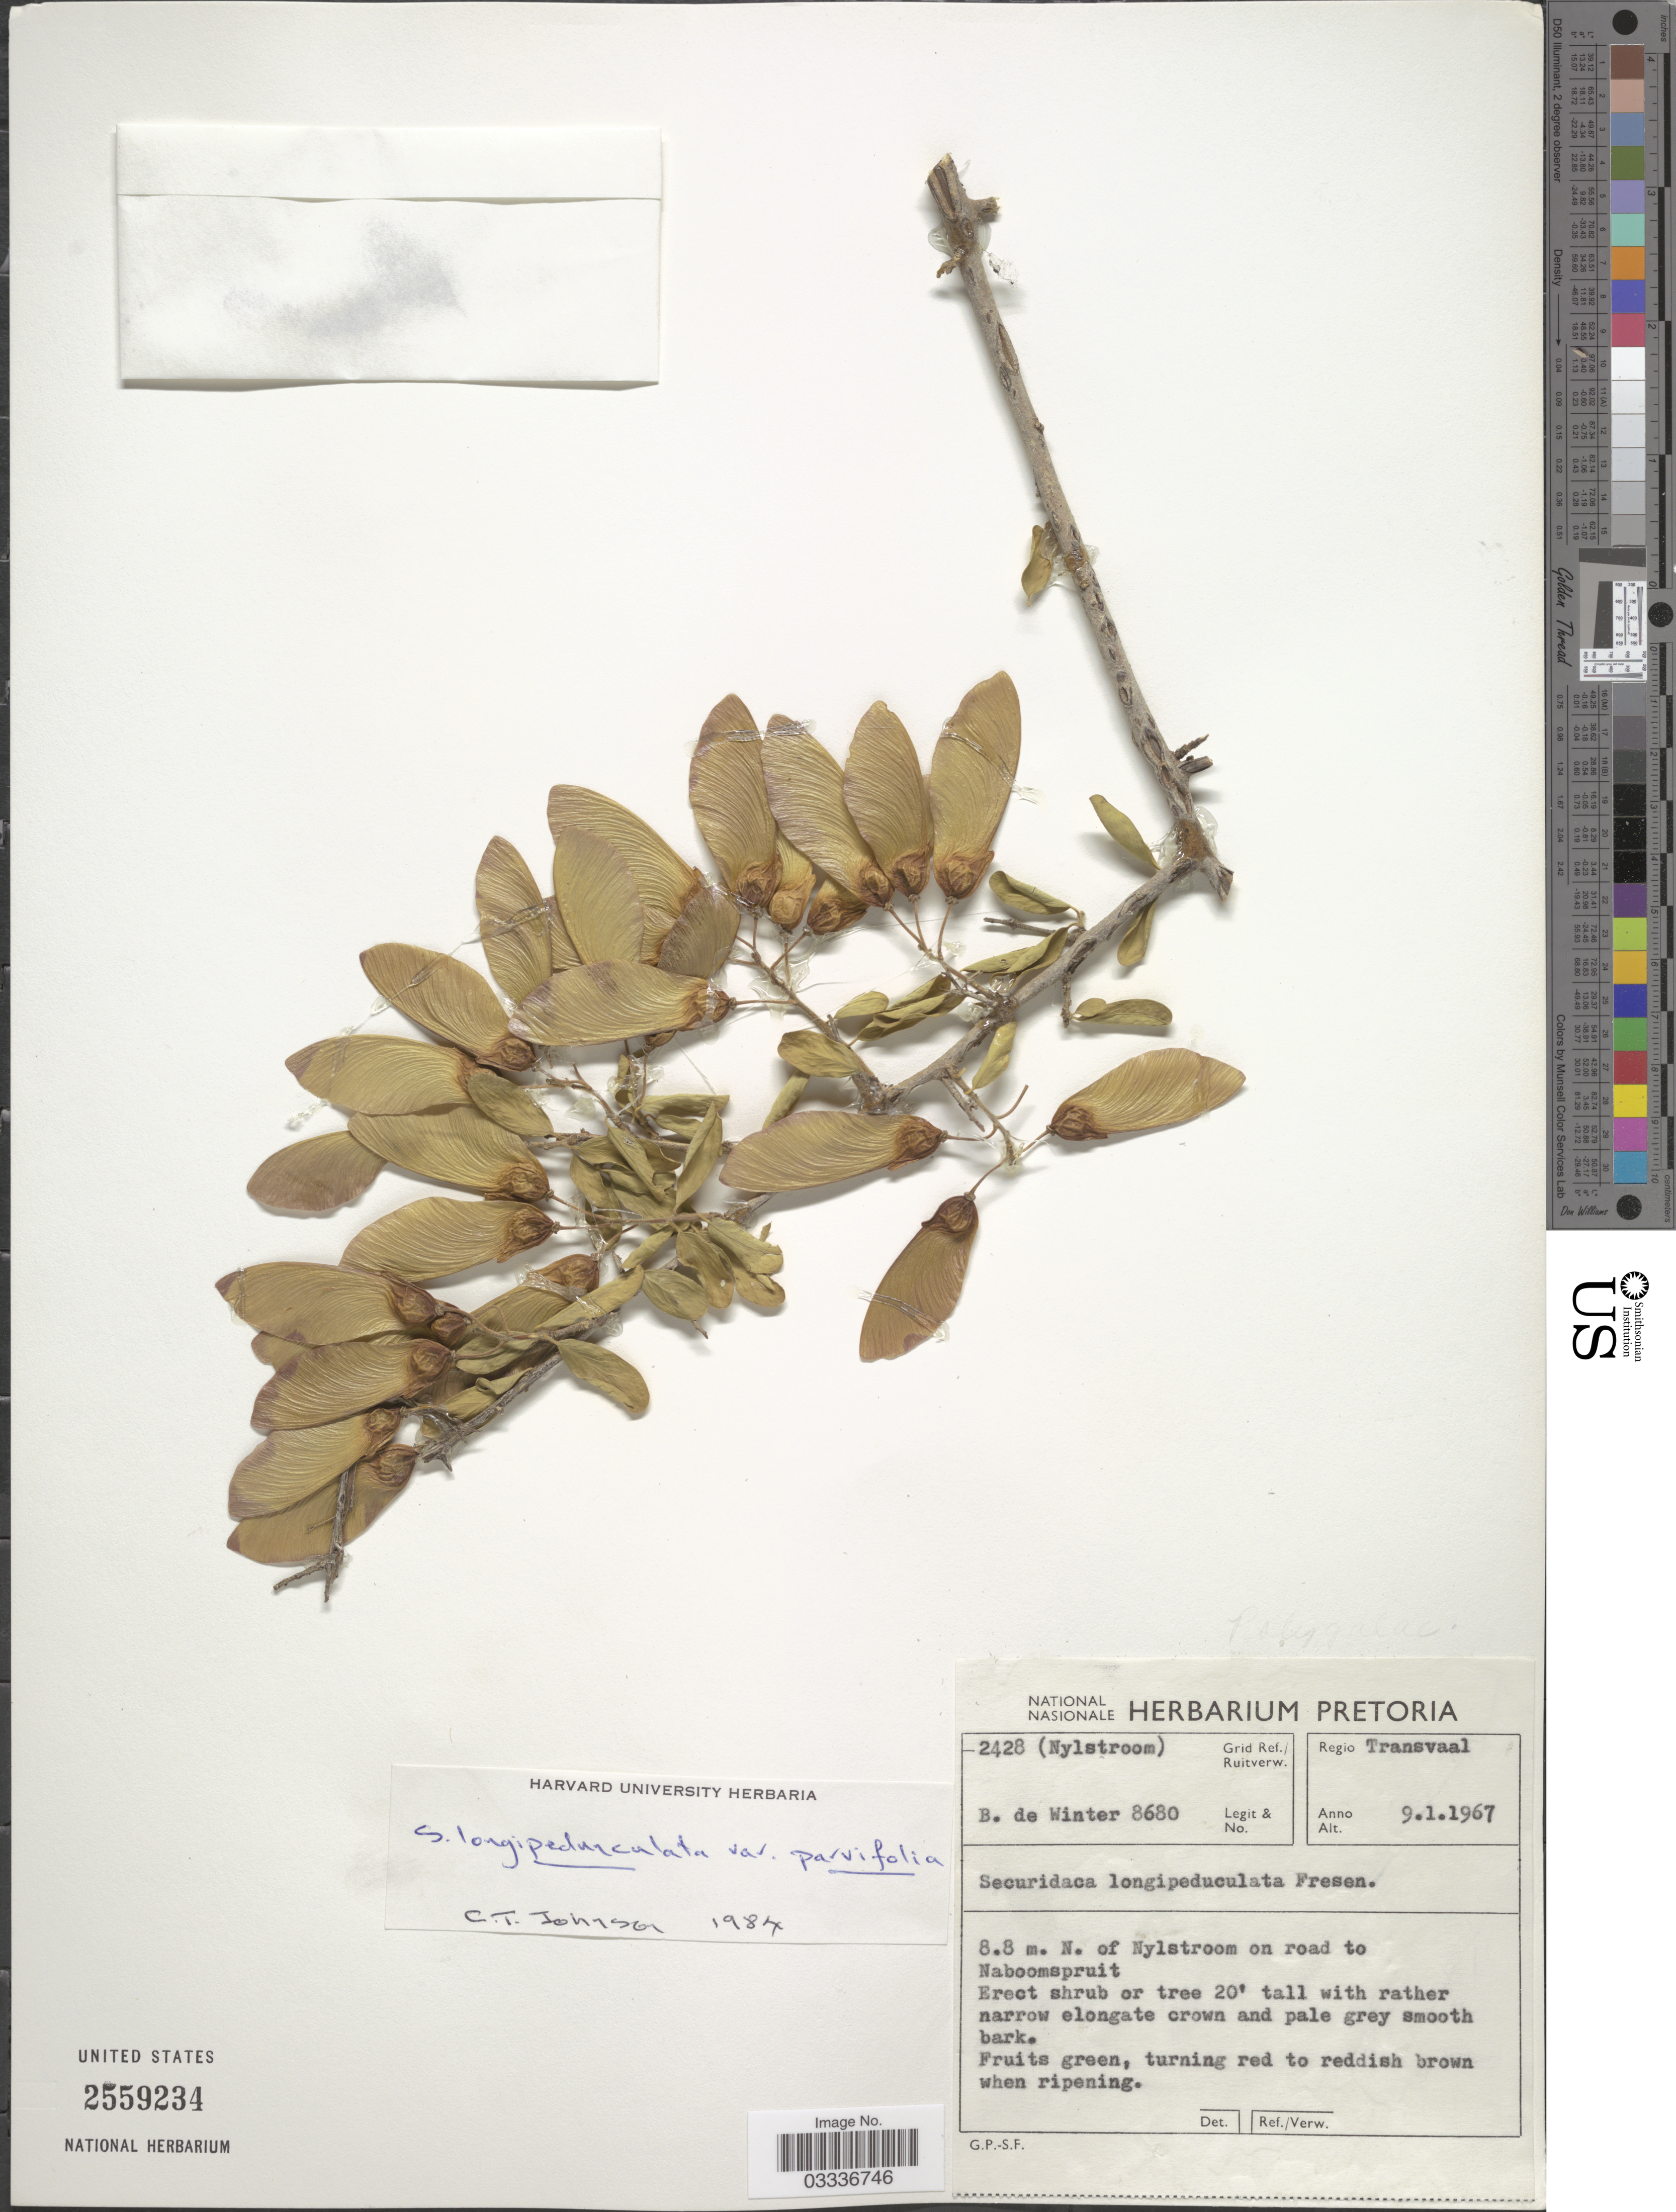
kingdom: Plantae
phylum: Tracheophyta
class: Magnoliopsida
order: Fabales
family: Polygalaceae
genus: Securidaca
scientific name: Securidaca longepedunculata var. parvifolia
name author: Oliv.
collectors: B. de Winter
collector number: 8680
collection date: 1967-01-09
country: South Africa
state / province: Limpopo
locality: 2428 (Nylstroom) Grid Ref./ Ruitverw. Regio Transvaal. 8.8 m. N. of Nylstroom on road to Naboomspruit.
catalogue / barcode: US 2559234